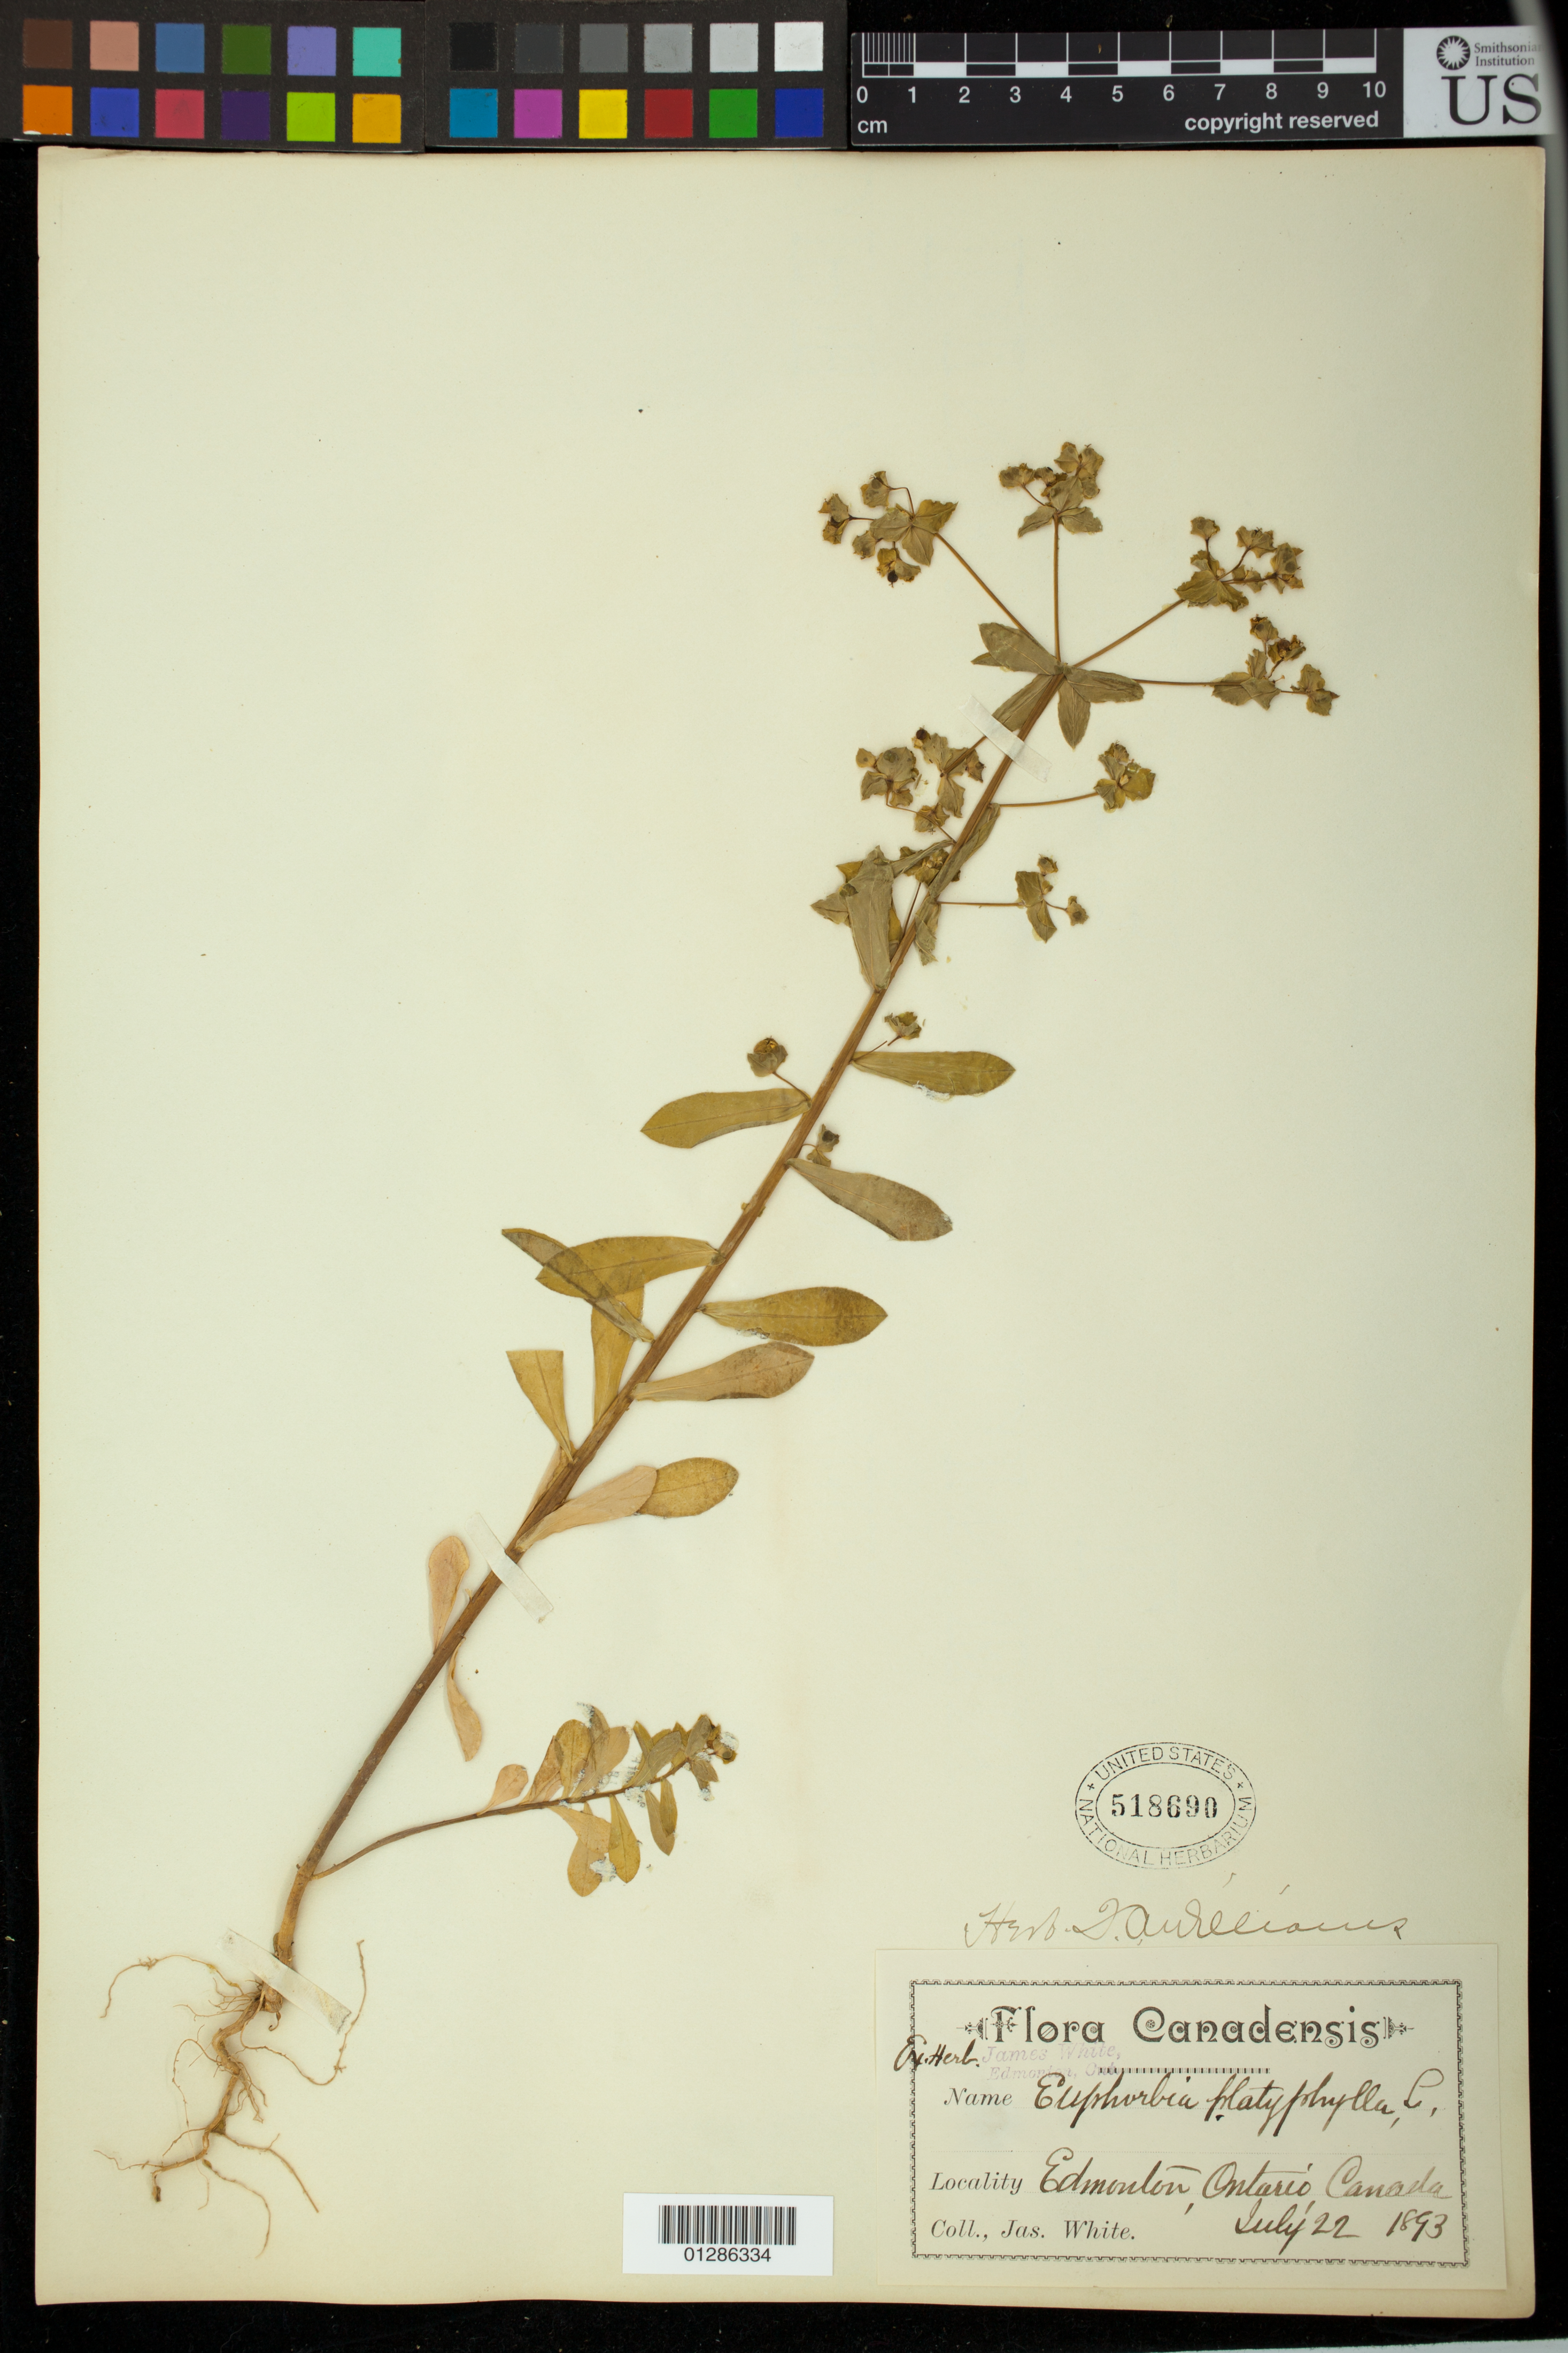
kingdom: Plantae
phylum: Tracheophyta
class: Magnoliopsida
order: Malpighiales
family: Euphorbiaceae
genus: Euphorbia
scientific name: Euphorbia platyphyllos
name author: L.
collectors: J. White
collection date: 1893-07-22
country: Canada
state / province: Alberta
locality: Edmonton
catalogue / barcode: US 518690